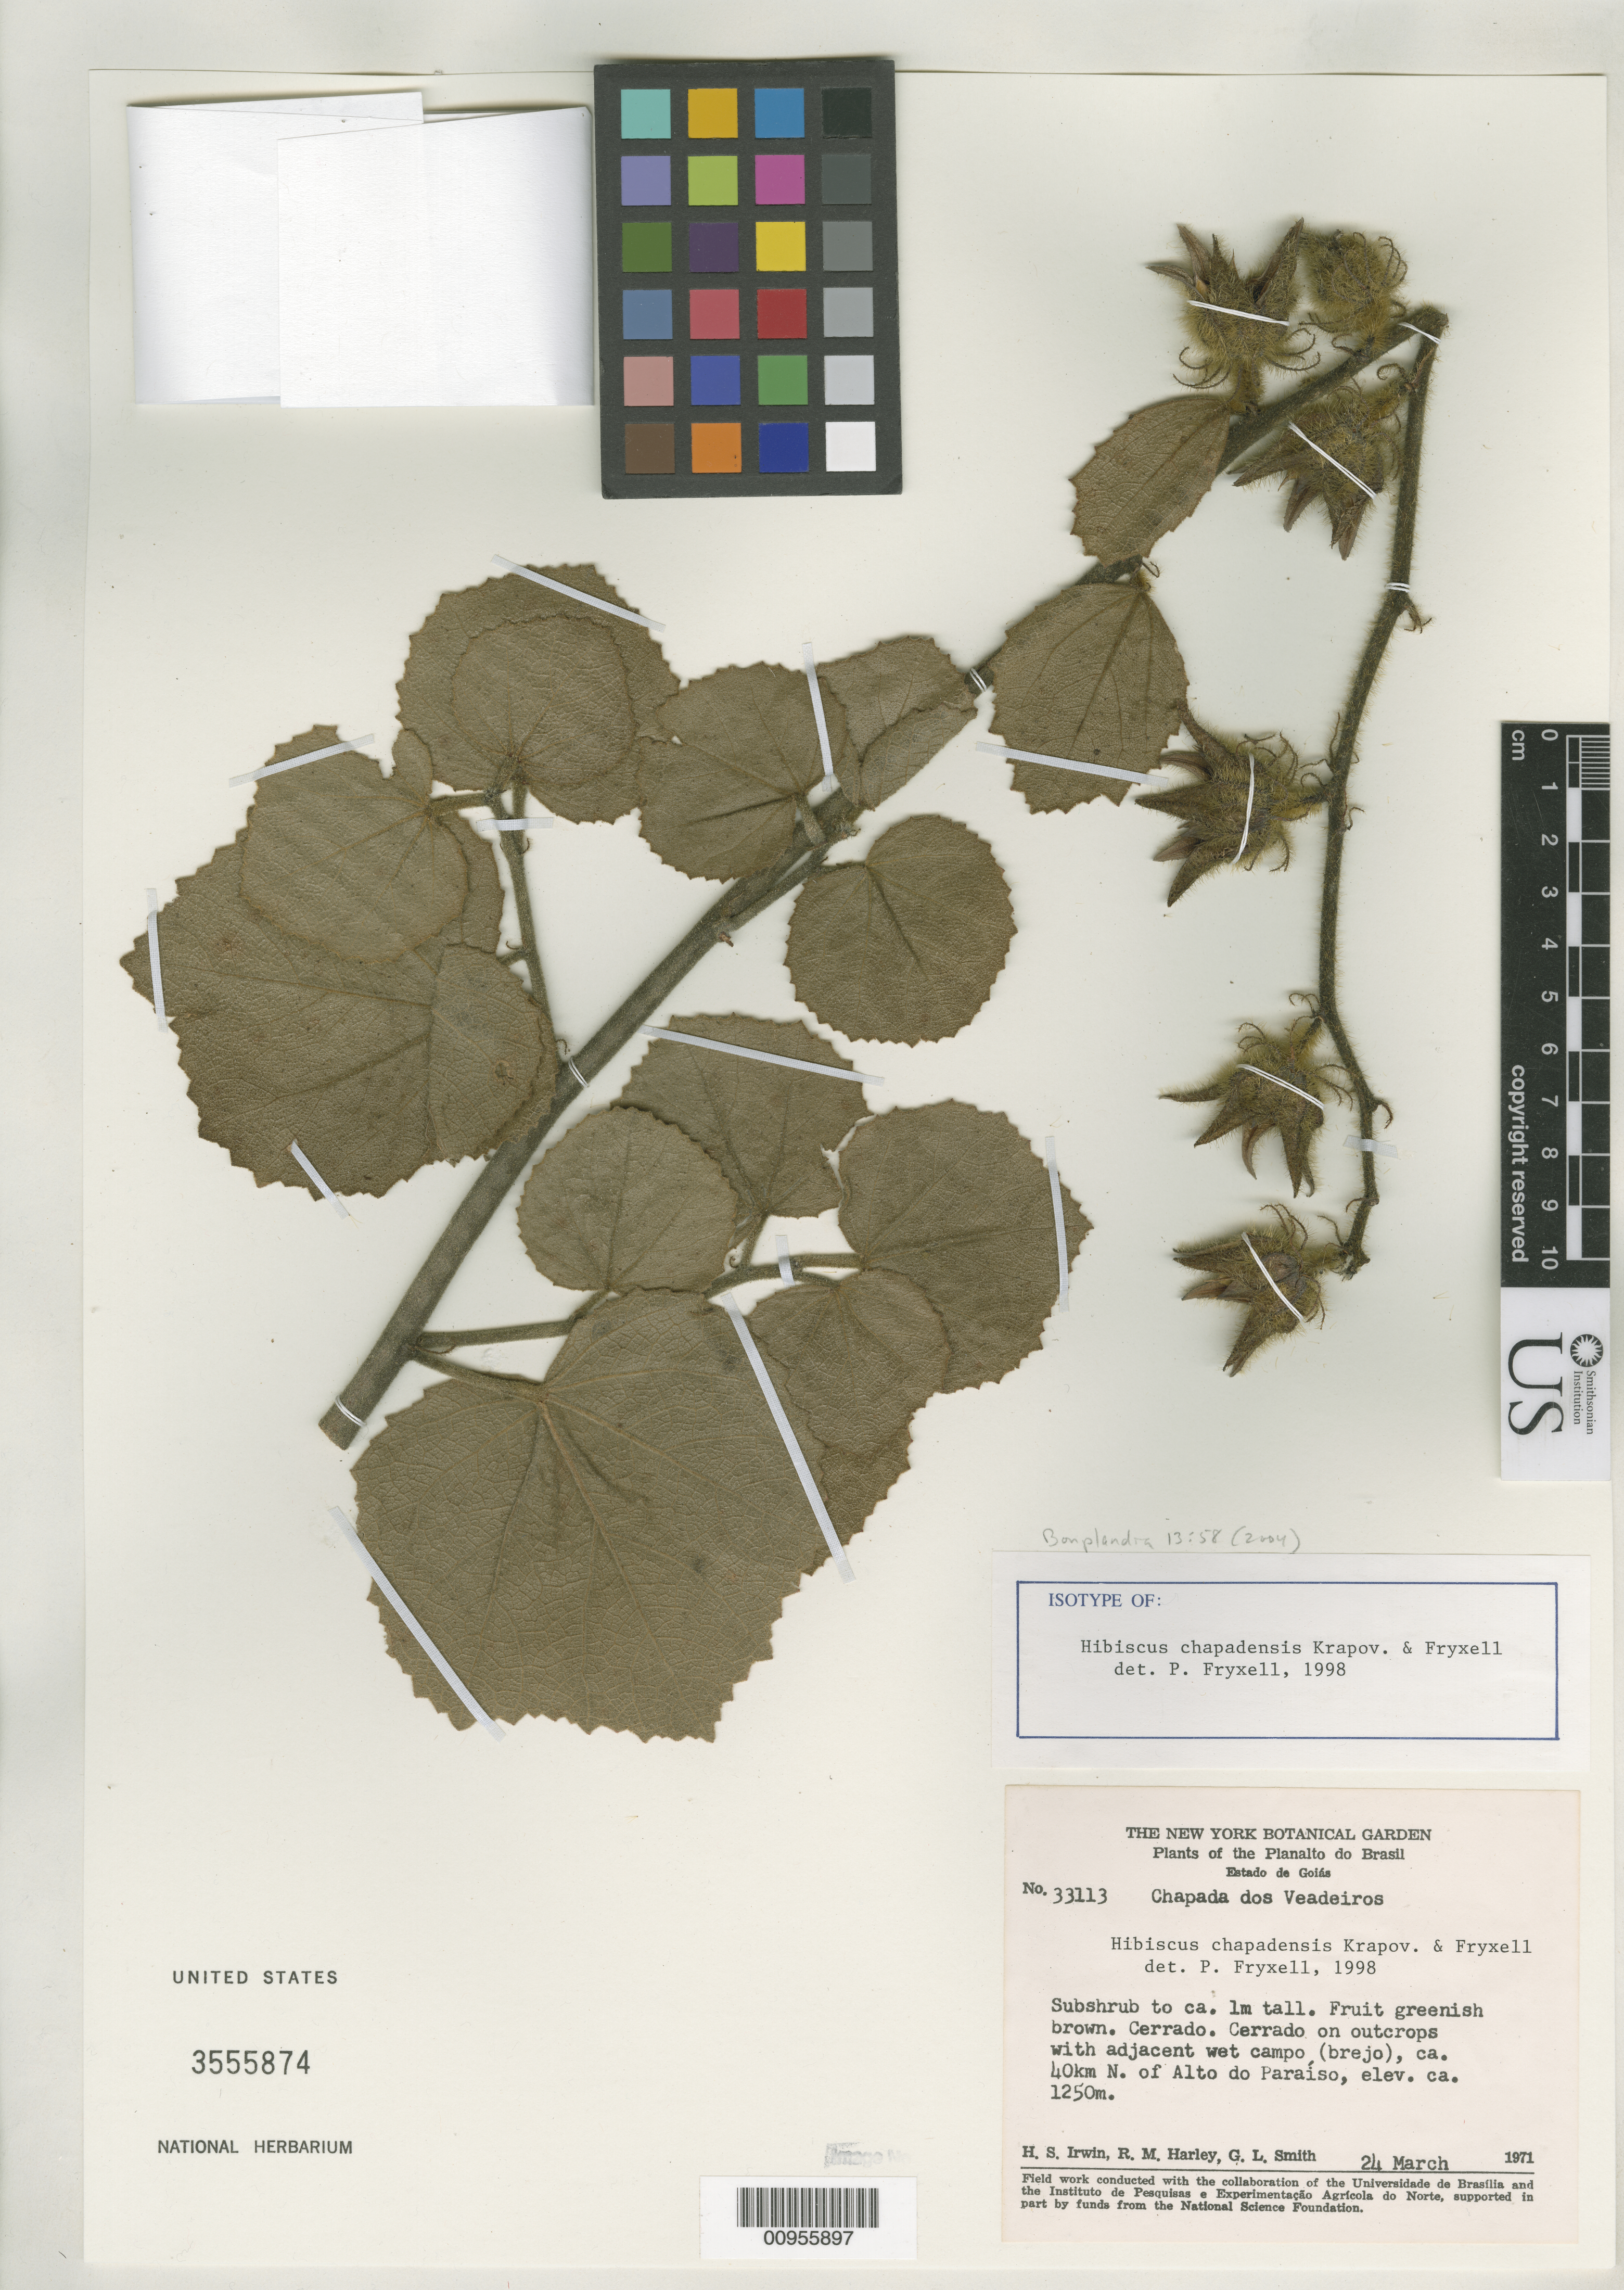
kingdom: Plantae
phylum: Tracheophyta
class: Magnoliopsida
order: Malvales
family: Malvaceae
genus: Hibiscus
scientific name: Hibiscus chapadensis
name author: Krapov. & Fryxell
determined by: Fryxell, Paul A.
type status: Isotype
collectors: H. Irwin, R. M. Harley & G. L. Smith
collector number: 33113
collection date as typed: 24 Mar 1971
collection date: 1971-03-24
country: Brazil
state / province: Goiás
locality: Planalto do Brasil, Estado de Goiás. Chapada dos Veadeiros. Ca. 40 km N of Alto do Paraíso.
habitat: Cerrado on outcrops with adjacent wet campo (brejo).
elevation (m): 1250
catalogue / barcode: US 3555874